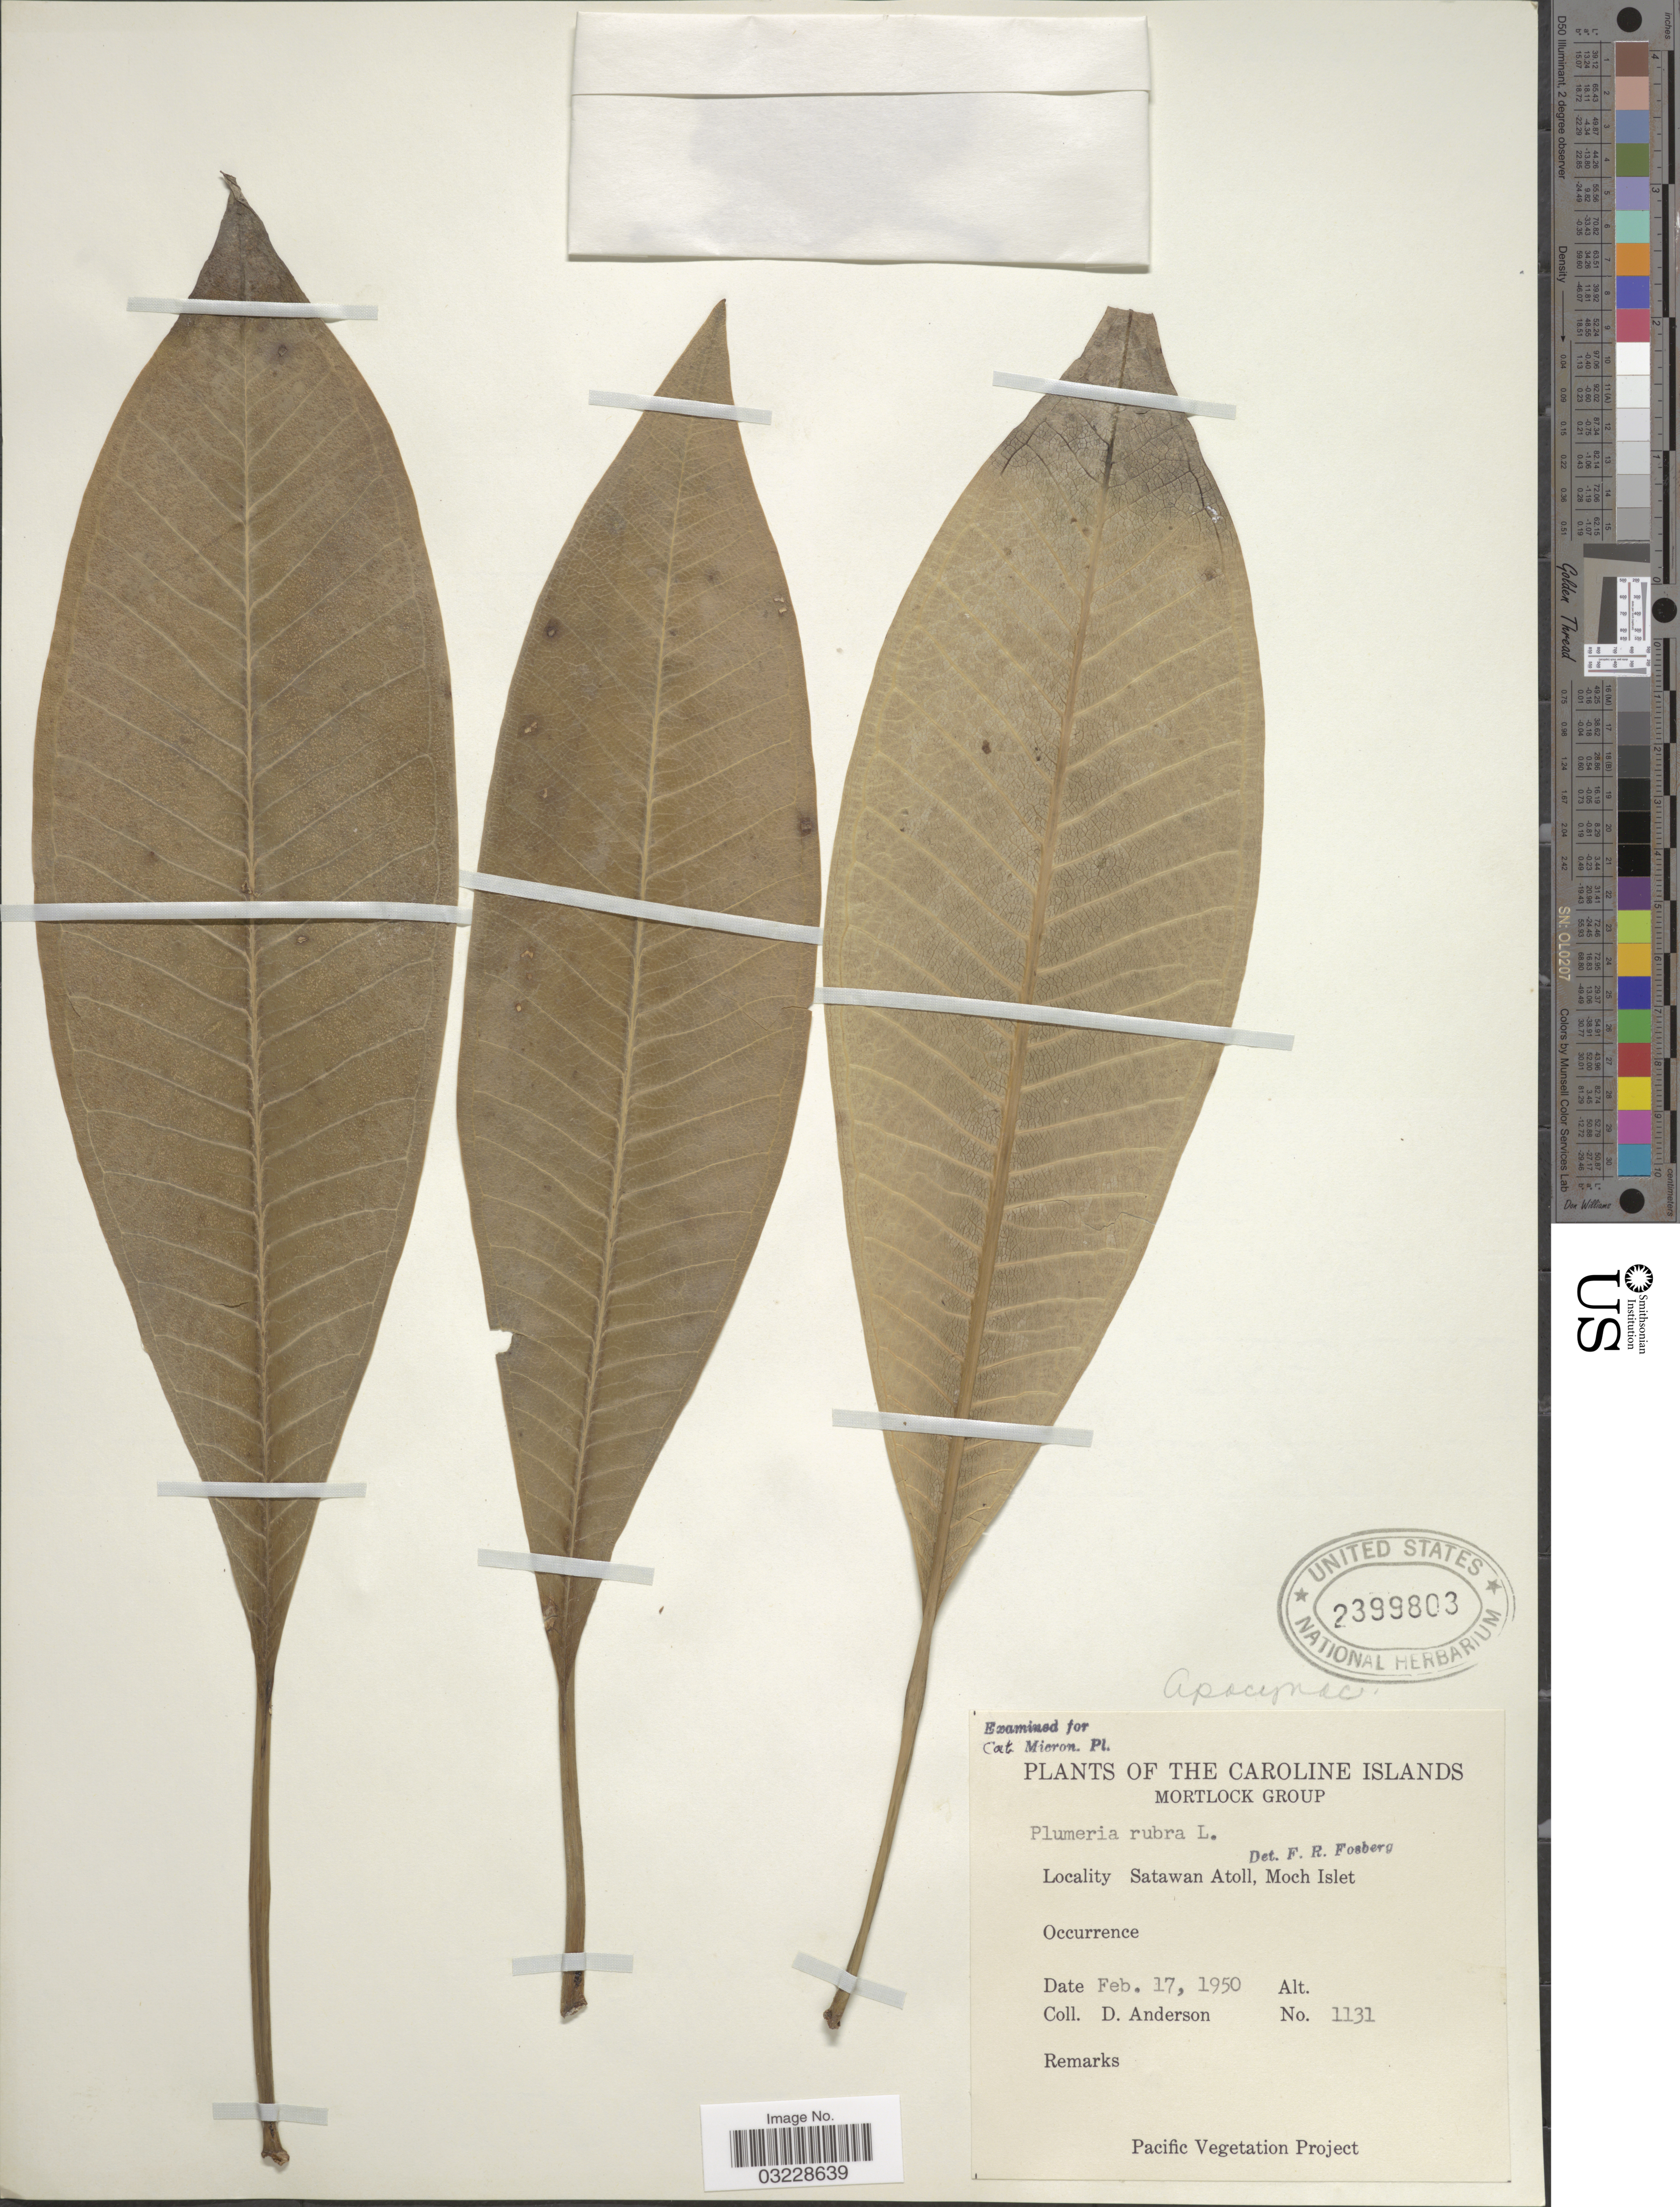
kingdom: Plantae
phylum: Tracheophyta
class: Magnoliopsida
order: Gentianales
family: Apocynaceae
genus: Plumeria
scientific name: Plumeria rubra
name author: L.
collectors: D. Anderson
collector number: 1131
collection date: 1950-02-17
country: Micronesia, Federated States of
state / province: Truk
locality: Caroline Islands. Mortlock Group, Satawan Atoll, Moch Islet.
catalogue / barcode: US 2399803